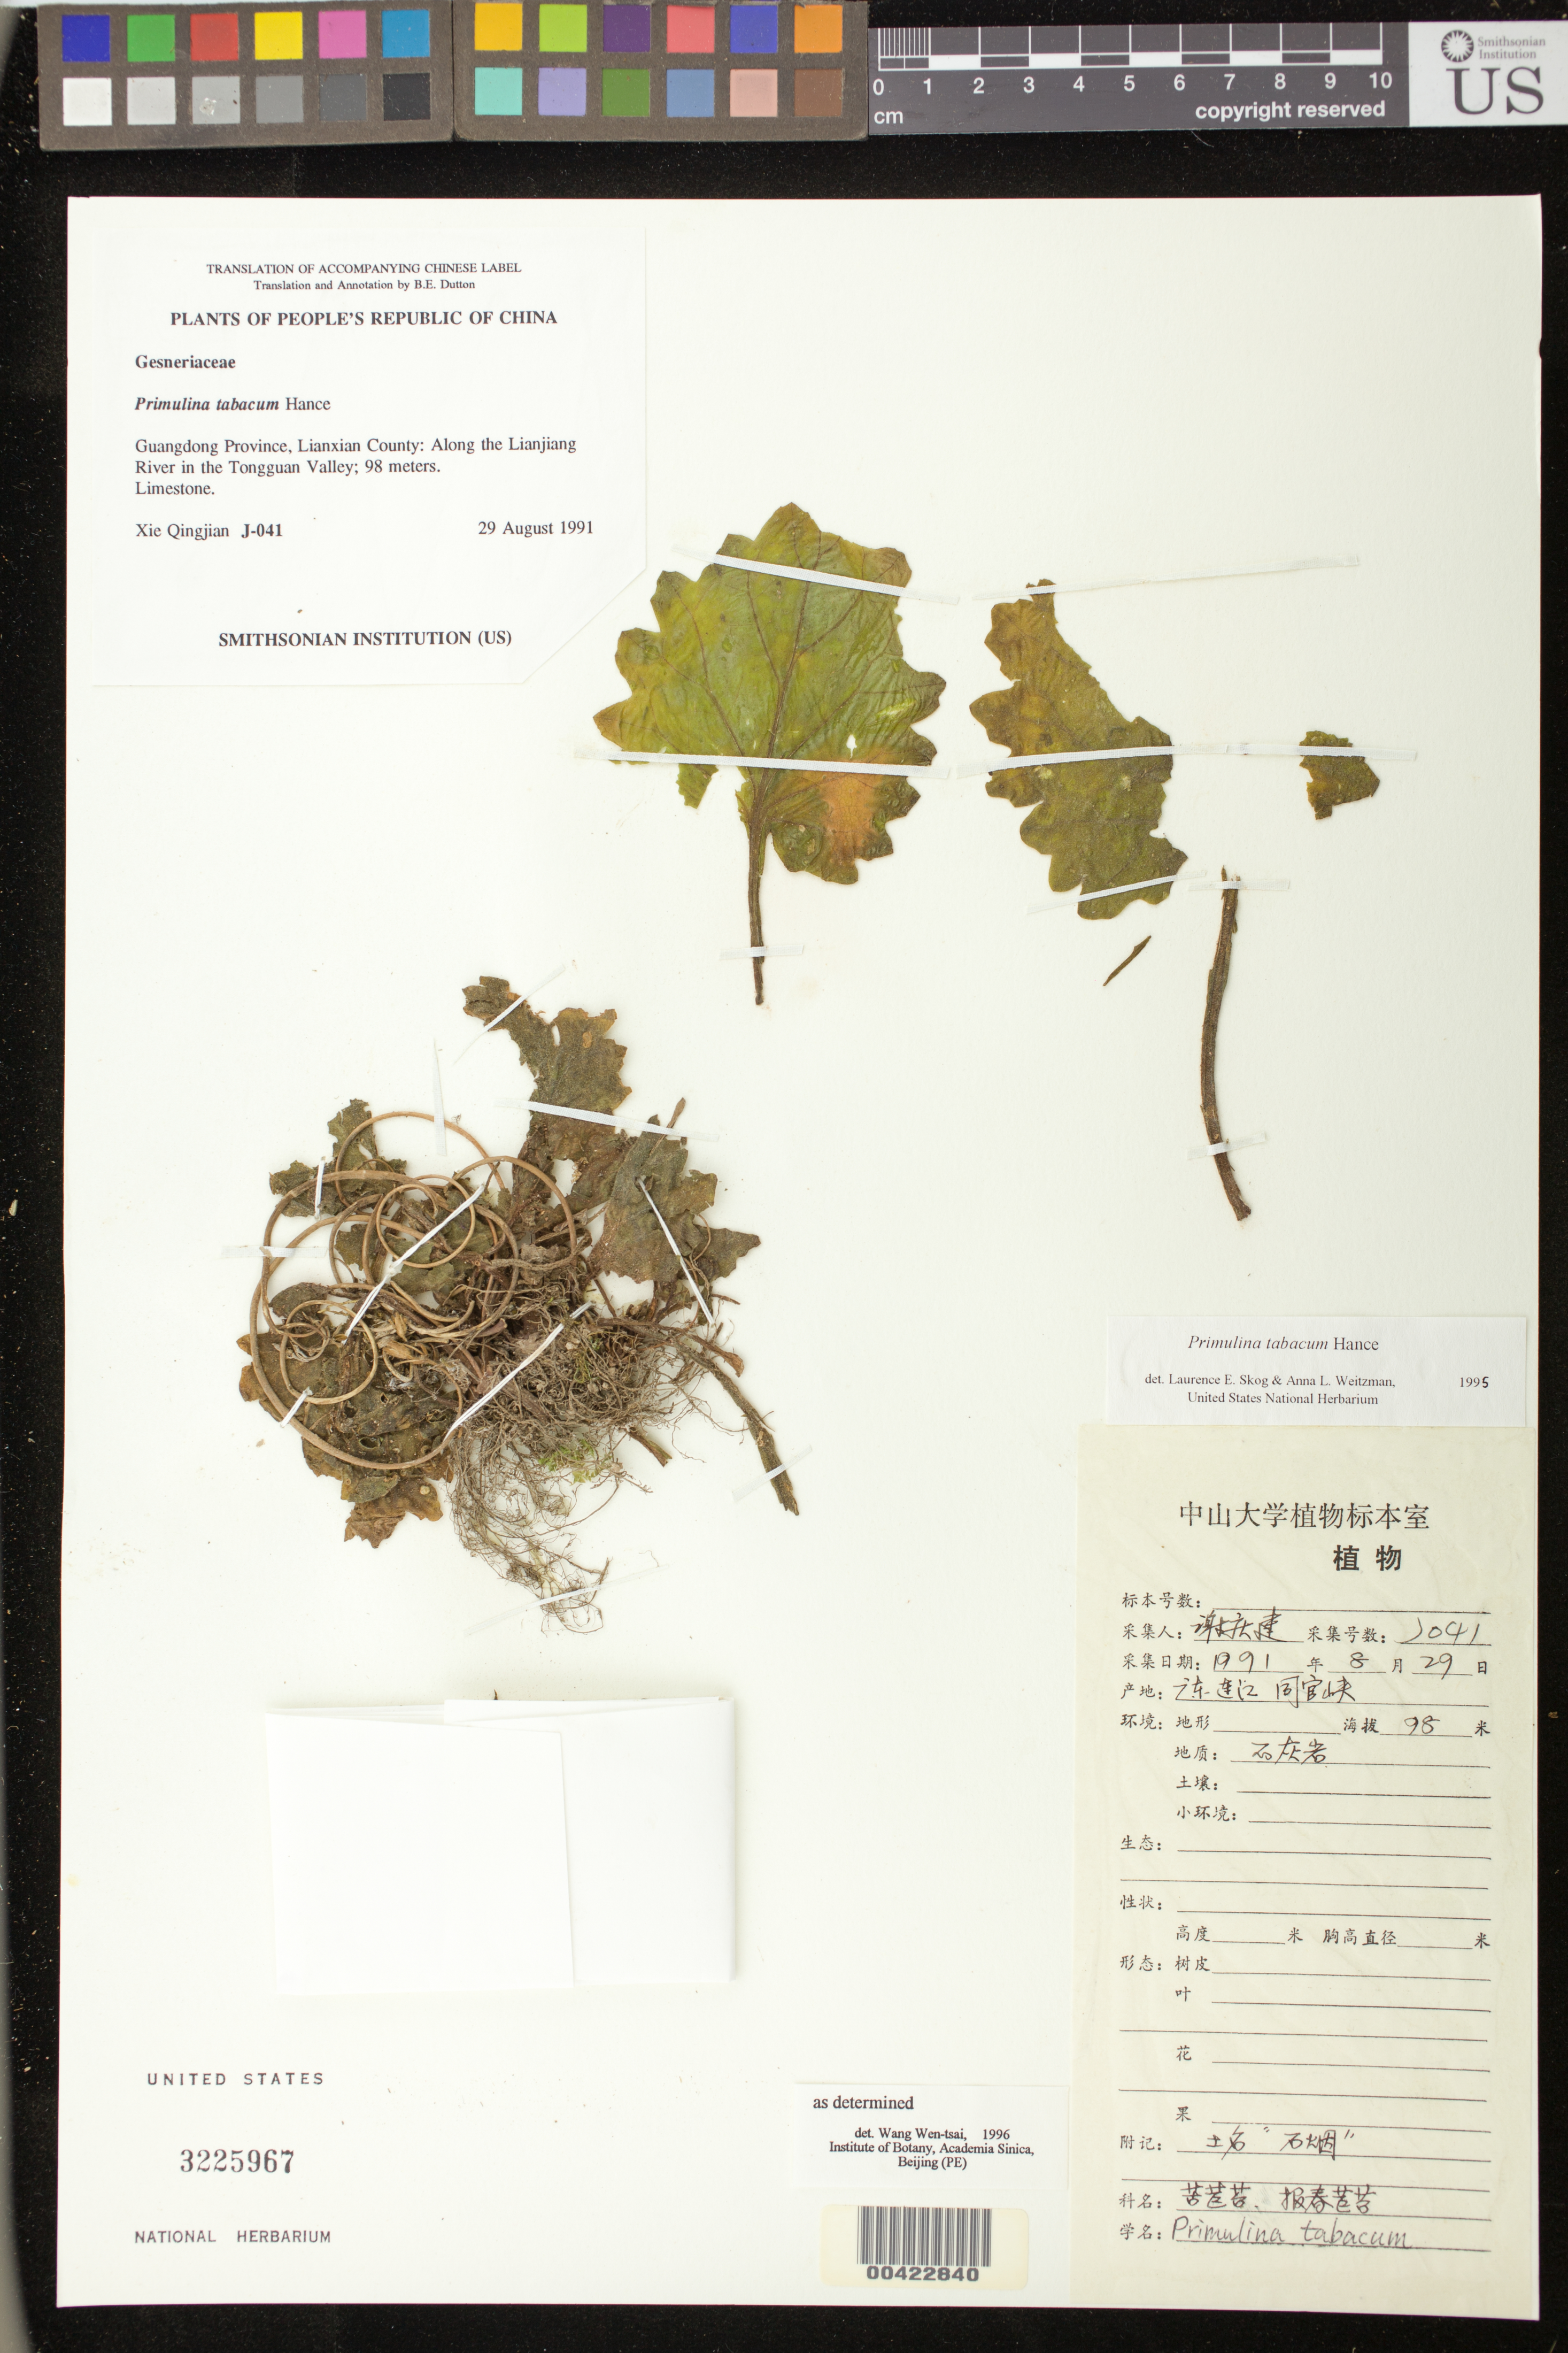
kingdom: Plantae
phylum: Tracheophyta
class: Magnoliopsida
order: Lamiales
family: Gesneriaceae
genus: Primulina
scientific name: Primulina tabacum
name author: Hance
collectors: Q. Xie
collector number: J-041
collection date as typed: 29 Aug 1991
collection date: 1991-08-29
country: China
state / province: Guangdong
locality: Lianxian co., Along lianjiang river in the tongguan valley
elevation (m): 98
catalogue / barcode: US 3225967